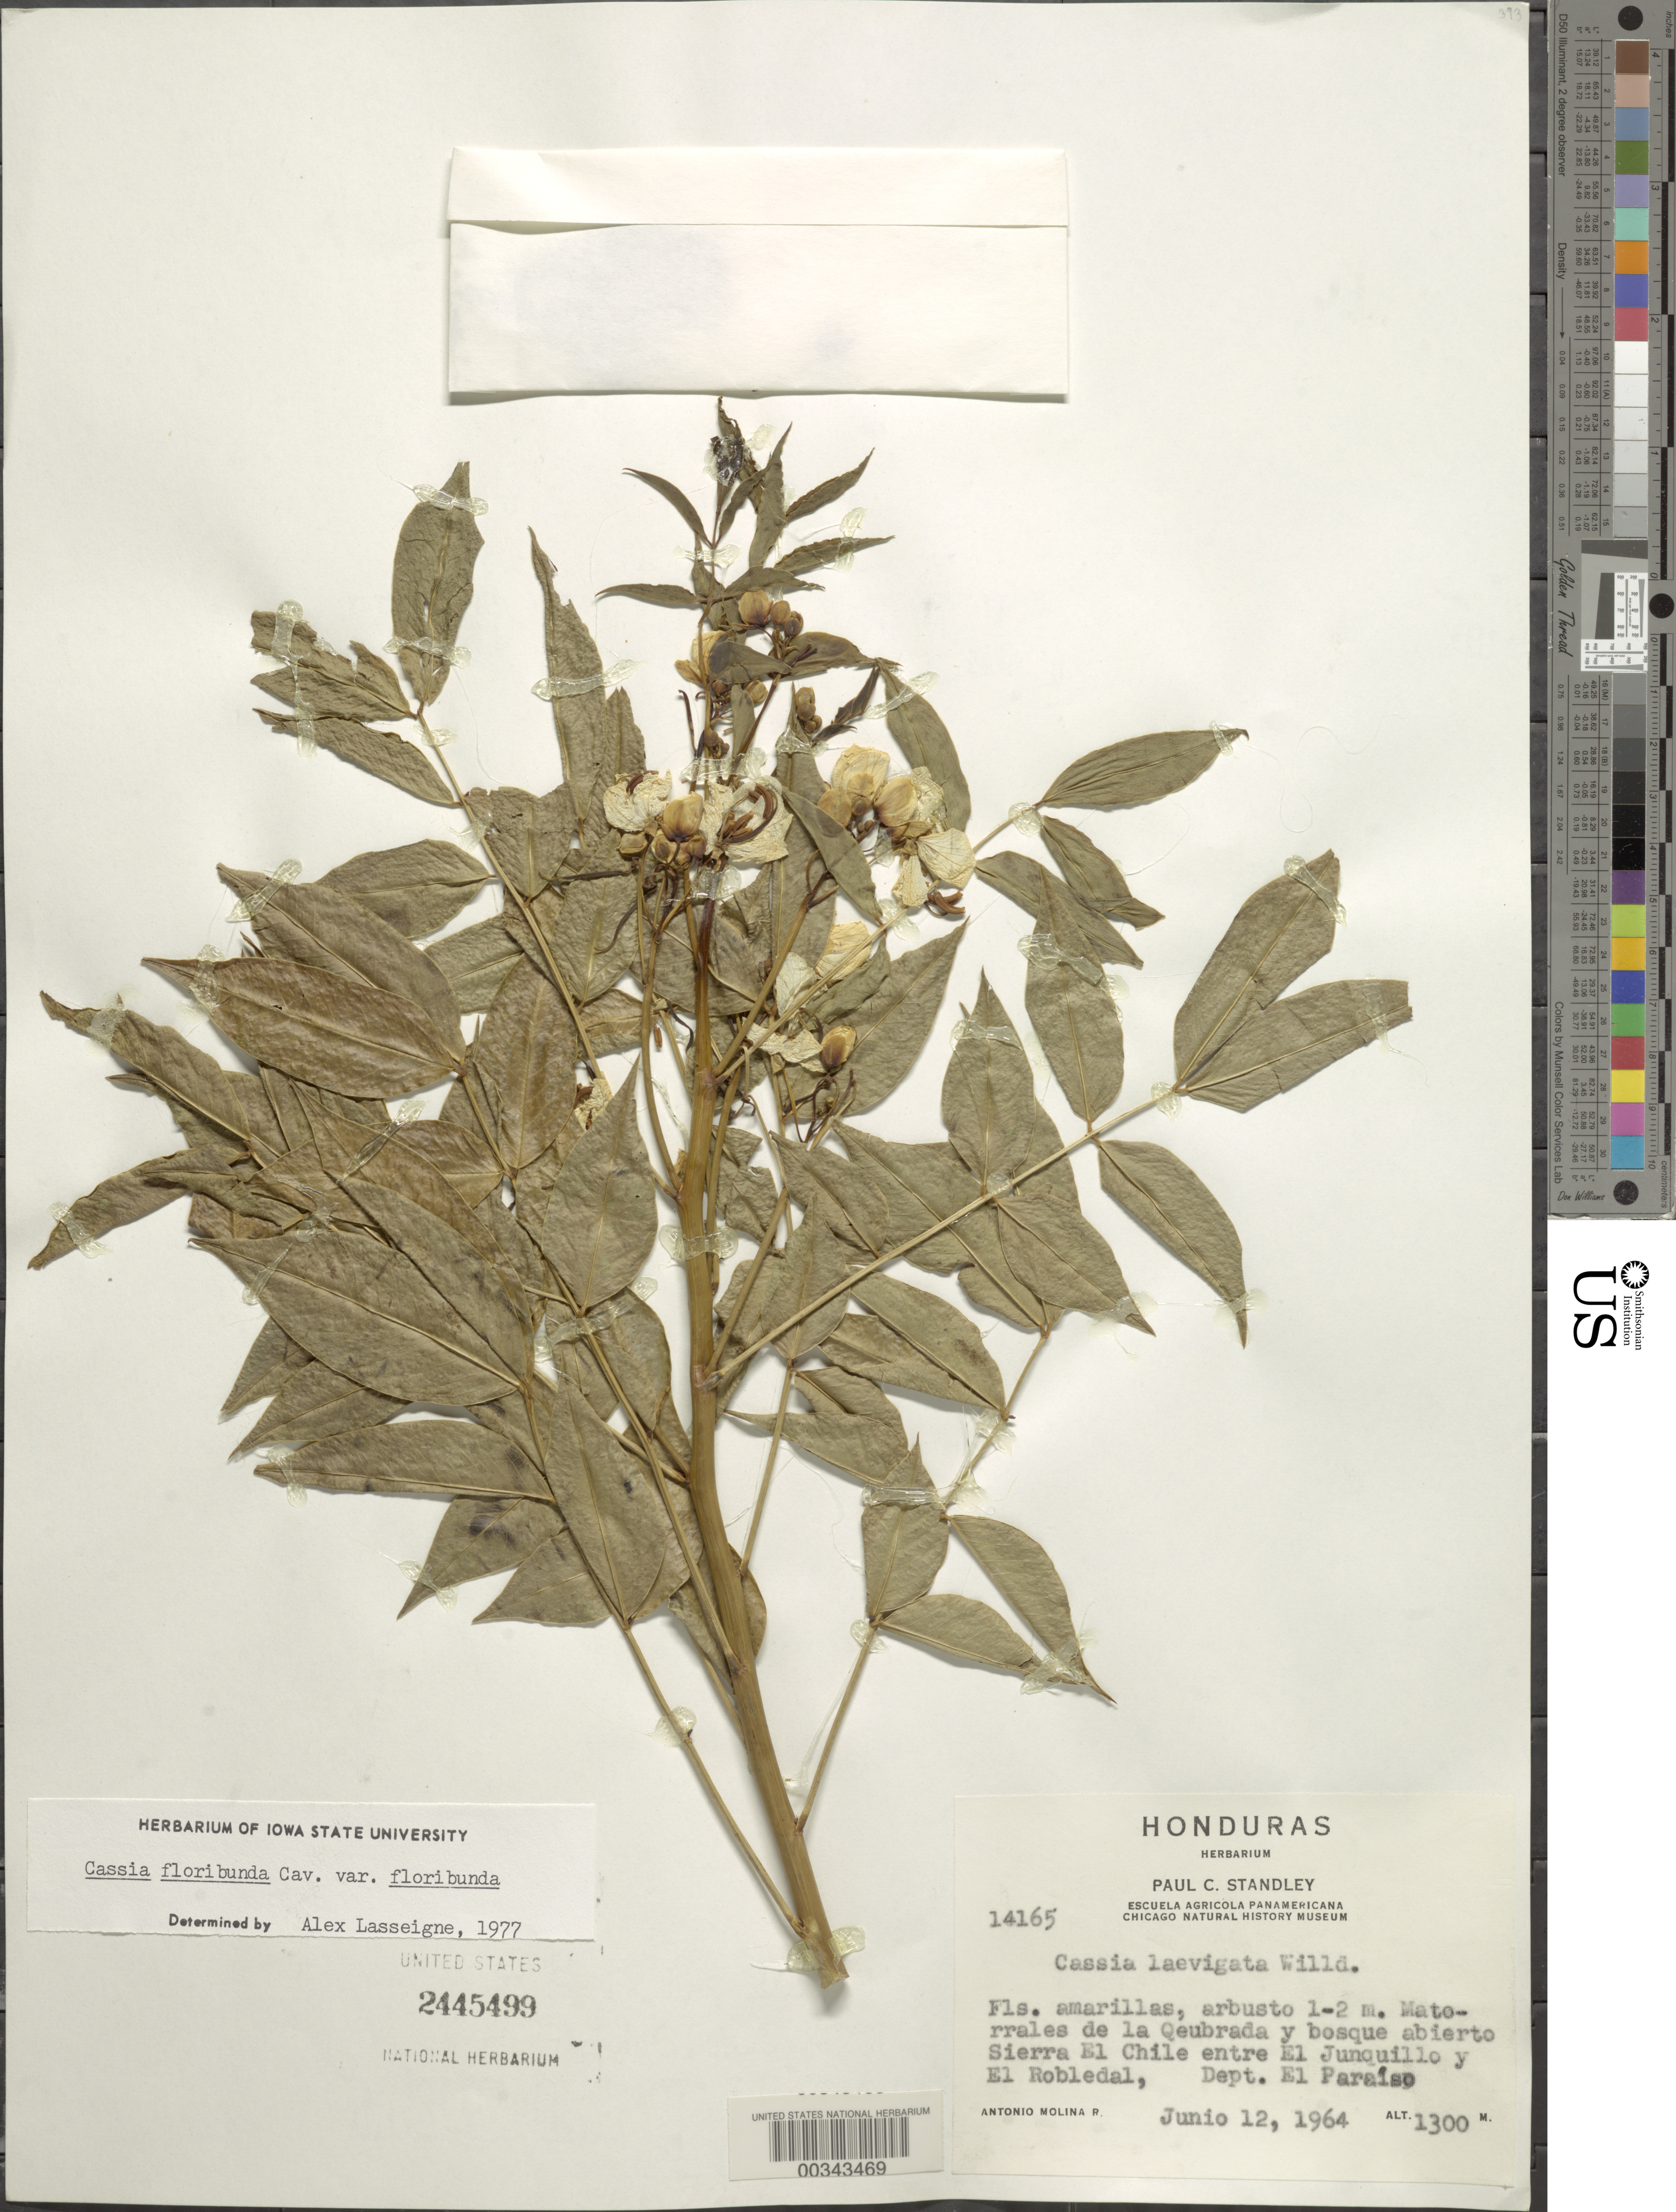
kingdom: Plantae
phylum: Tracheophyta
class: Magnoliopsida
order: Fabales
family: Fabaceae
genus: Senna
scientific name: Senna septemtrionalis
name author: (Viv.) H.S. Irwin & Barneby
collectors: A. Molina R.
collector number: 14165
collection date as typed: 12 Jun 1964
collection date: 1964-06-12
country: Honduras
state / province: El Paraíso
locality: Sierra del Chile between El Junquillo and El Robledal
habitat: Thickets of the quebrada and open forest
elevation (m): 1300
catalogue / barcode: US 2445499